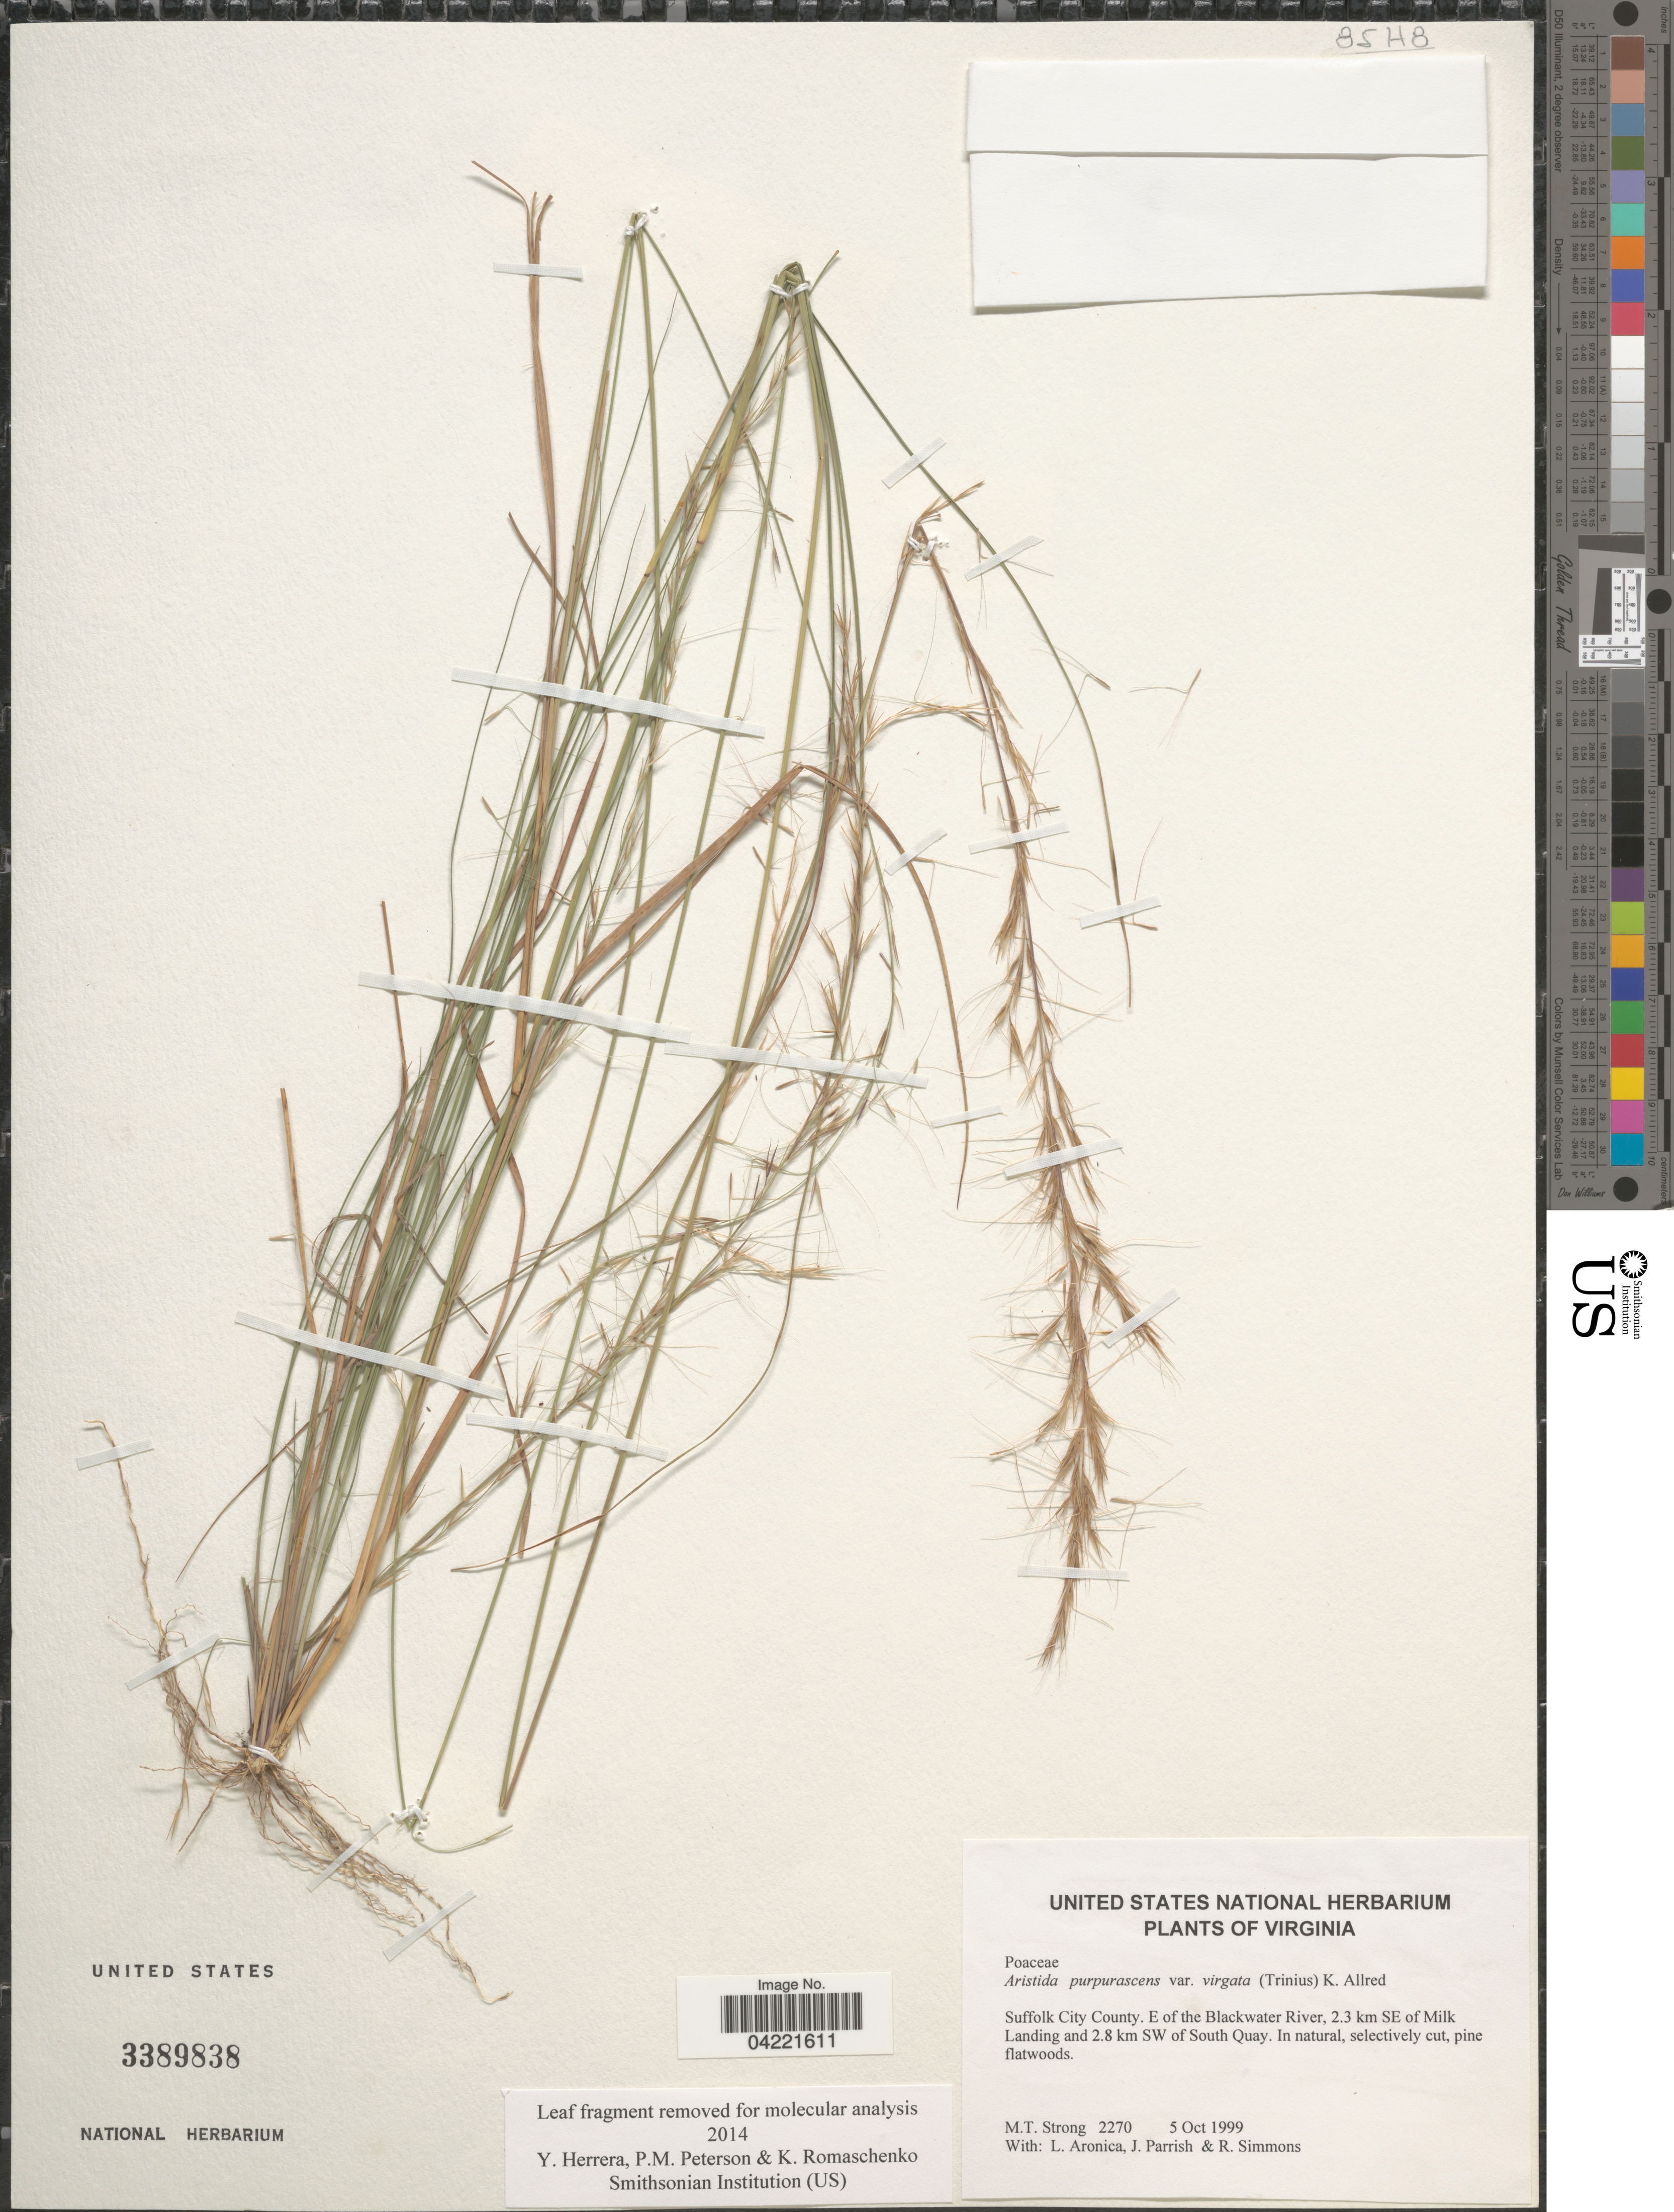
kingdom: Plantae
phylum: Tracheophyta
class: Liliopsida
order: Poales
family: Poaceae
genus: Aristida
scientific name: Aristida purpurascens var. virgata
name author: (Trin.) Allred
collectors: M. T. Strong, L. Aronica, J. Parrish & R. B. Simmons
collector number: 2270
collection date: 1999-10-05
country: United States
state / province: Virginia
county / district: City of Suffolk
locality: Suffolk City County. E of the Blackwater River, 2.3 km SE of Milk Landing and 2.8 km SW of South Quay.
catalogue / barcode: US 3389838